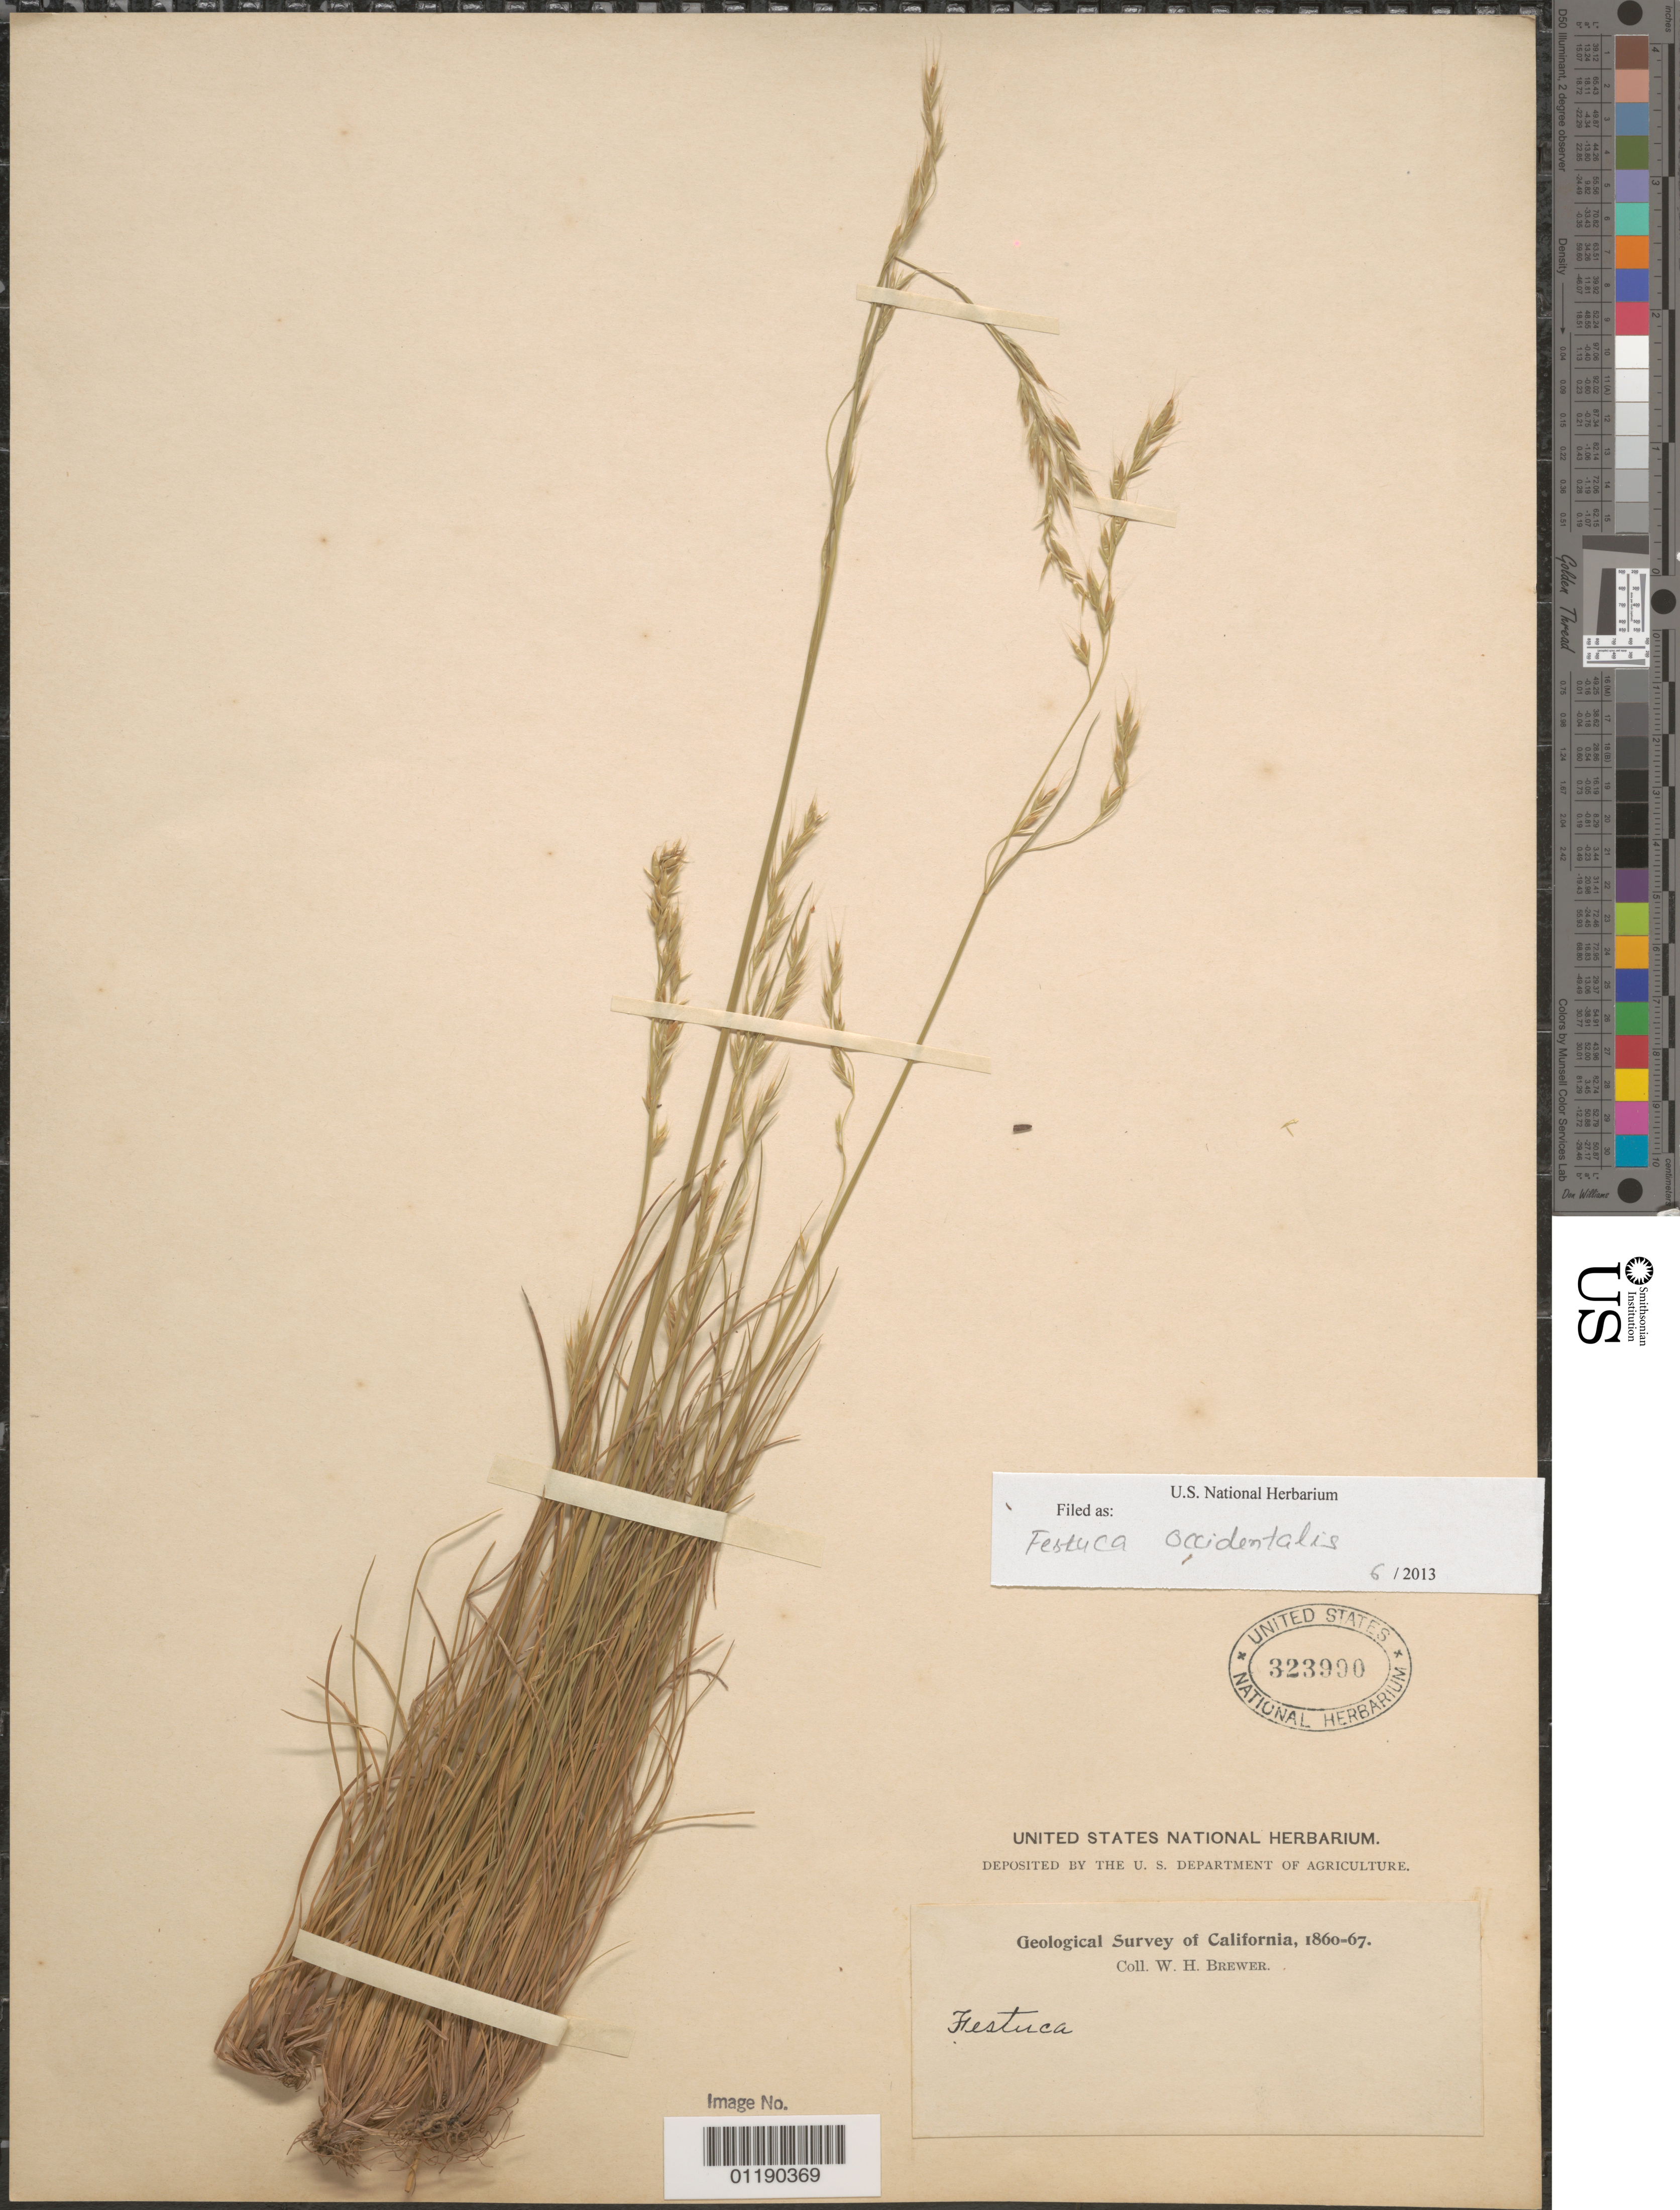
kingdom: Plantae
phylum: Tracheophyta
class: Liliopsida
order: Poales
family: Poaceae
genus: Festuca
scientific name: Festuca occidentalis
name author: Hook.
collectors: W. H. Brewer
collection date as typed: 1860 to -- --- 1867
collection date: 1860/1867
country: United States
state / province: California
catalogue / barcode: US 323990